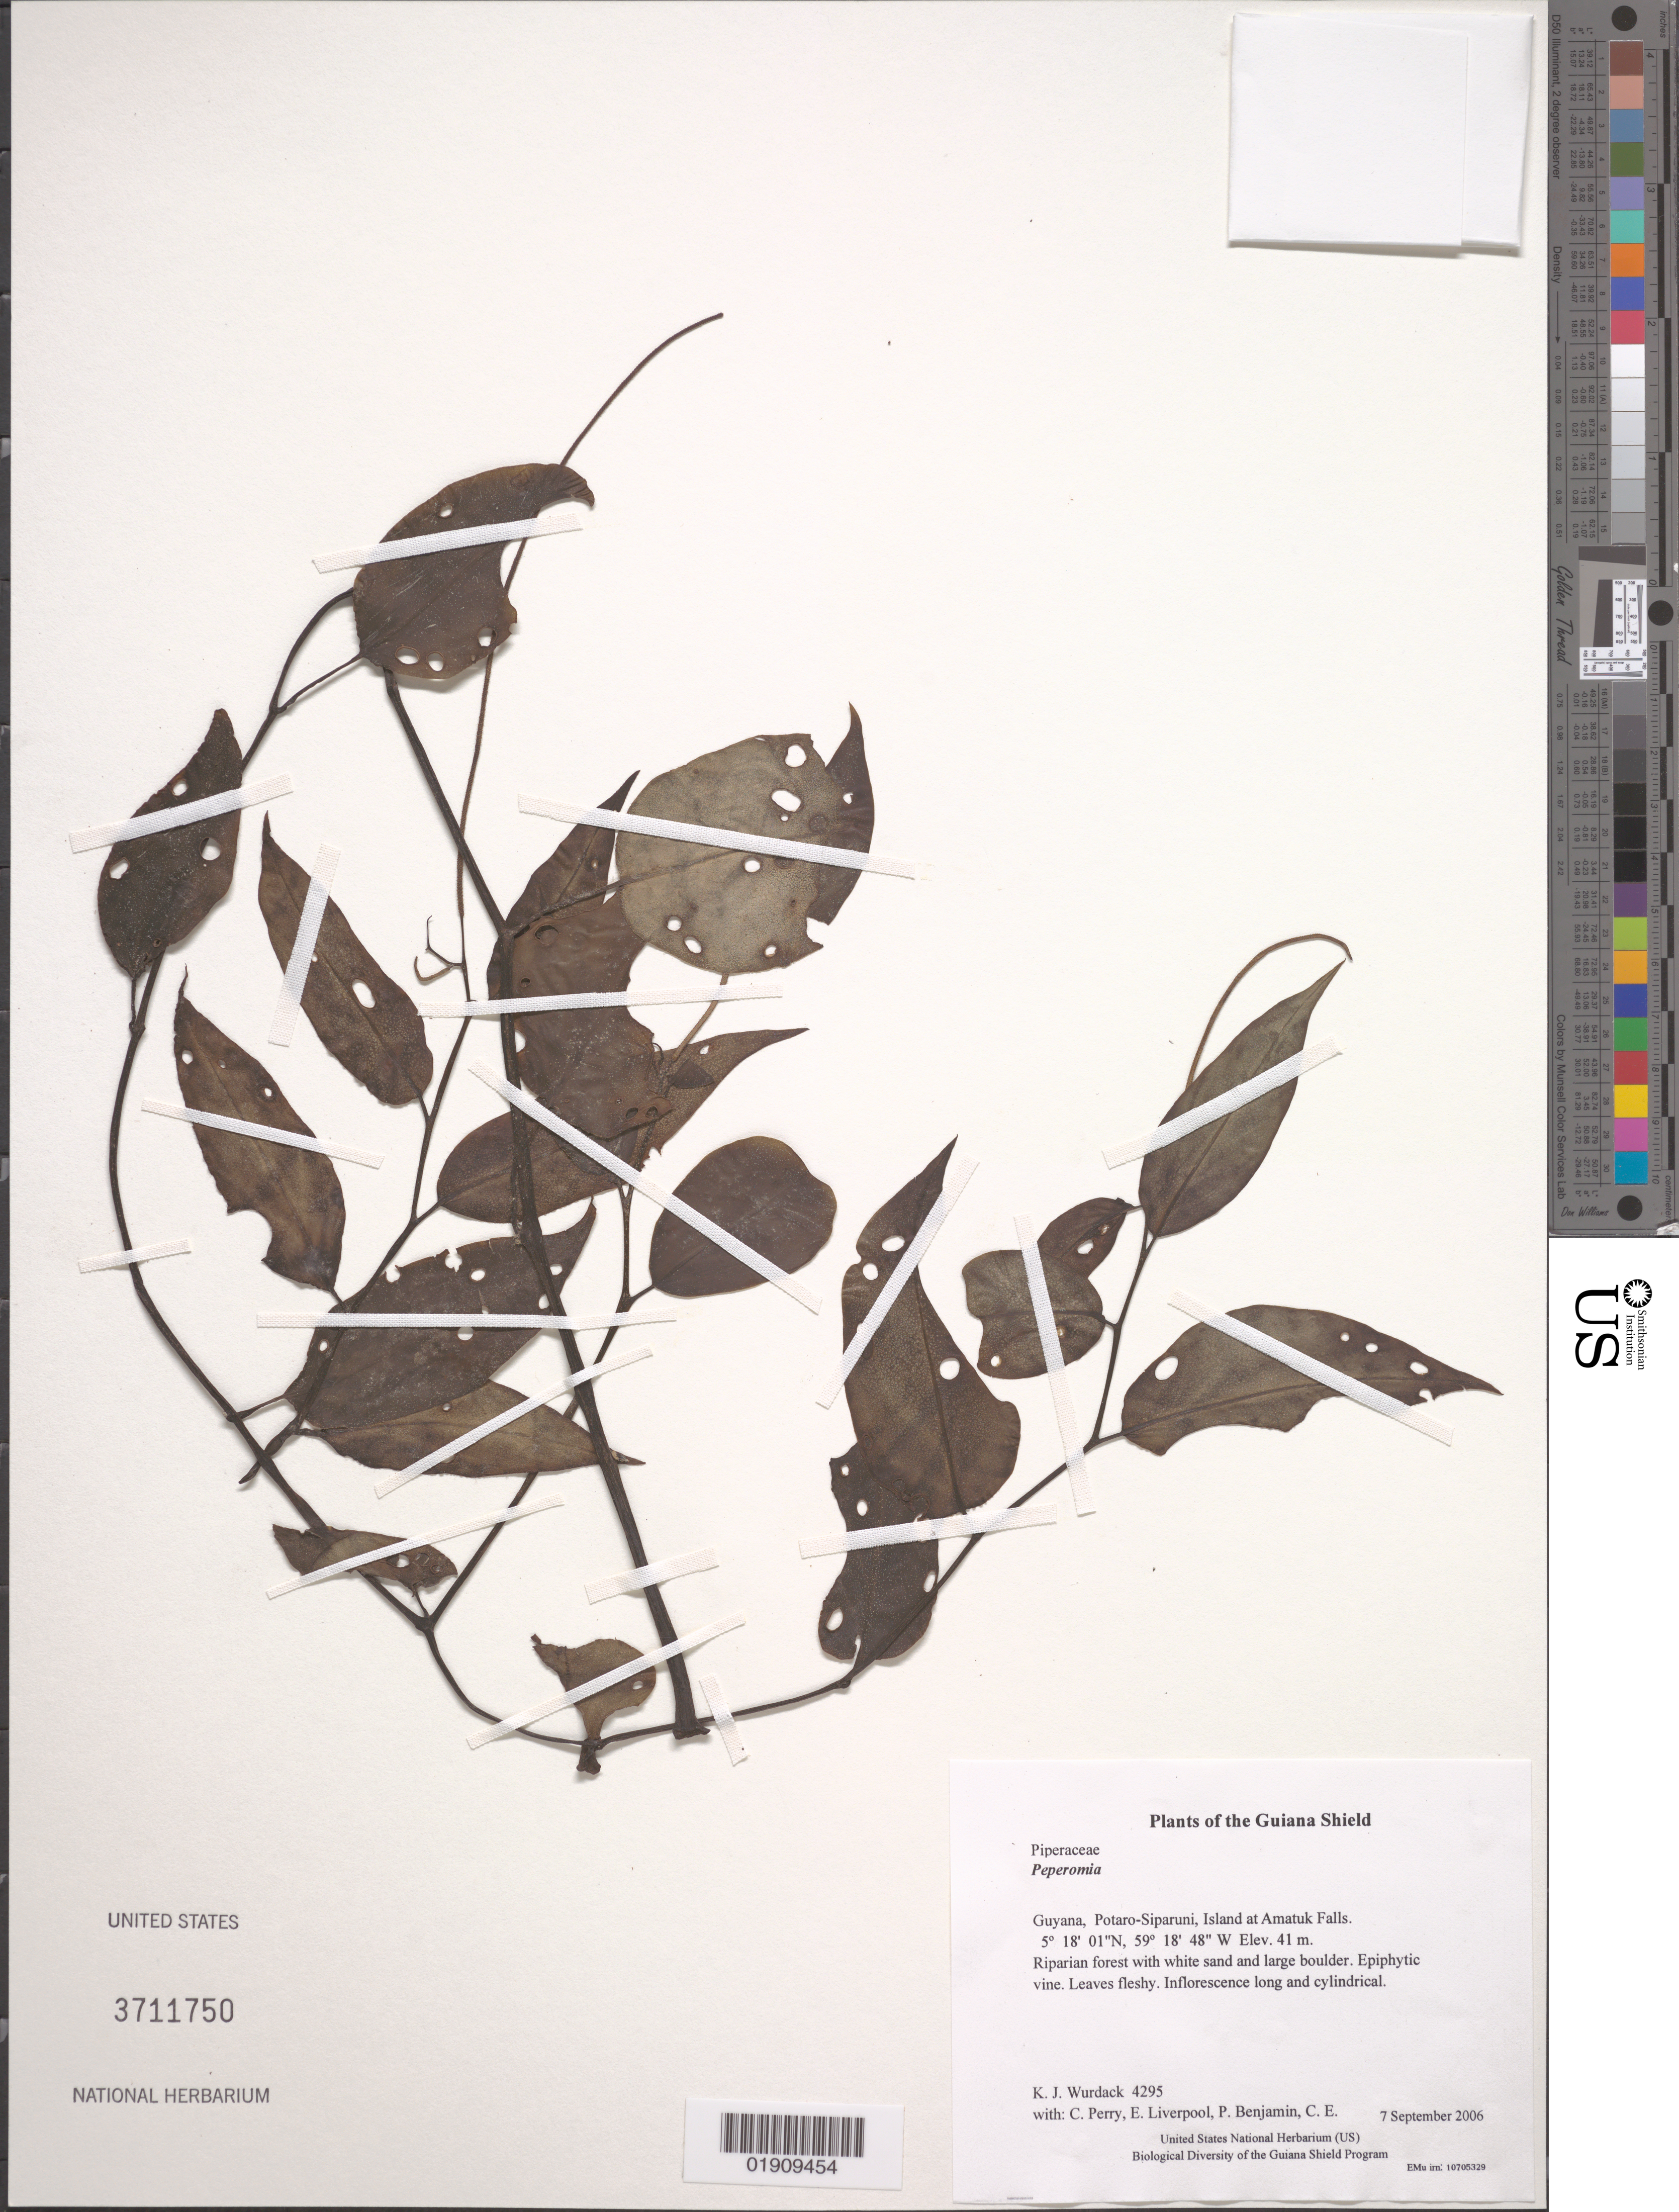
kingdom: Plantae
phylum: Tracheophyta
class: Magnoliopsida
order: Piperales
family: Piperaceae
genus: Peperomia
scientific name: Peperomia macrostachya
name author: (Vahl) A. Dietr.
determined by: Jiménez, José Estaban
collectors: K. Wurdack, C. Perry, E. Liverpool, P. Benjamin, C. E. Hinchliff & K. M. Redden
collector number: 4295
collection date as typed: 7 September 2006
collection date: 2006-09-07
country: Guyana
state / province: Potaro-Siparuni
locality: Island at Amatuk Falls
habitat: Riparian forest with white sand and large boulders.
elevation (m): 41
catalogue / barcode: US 3711750